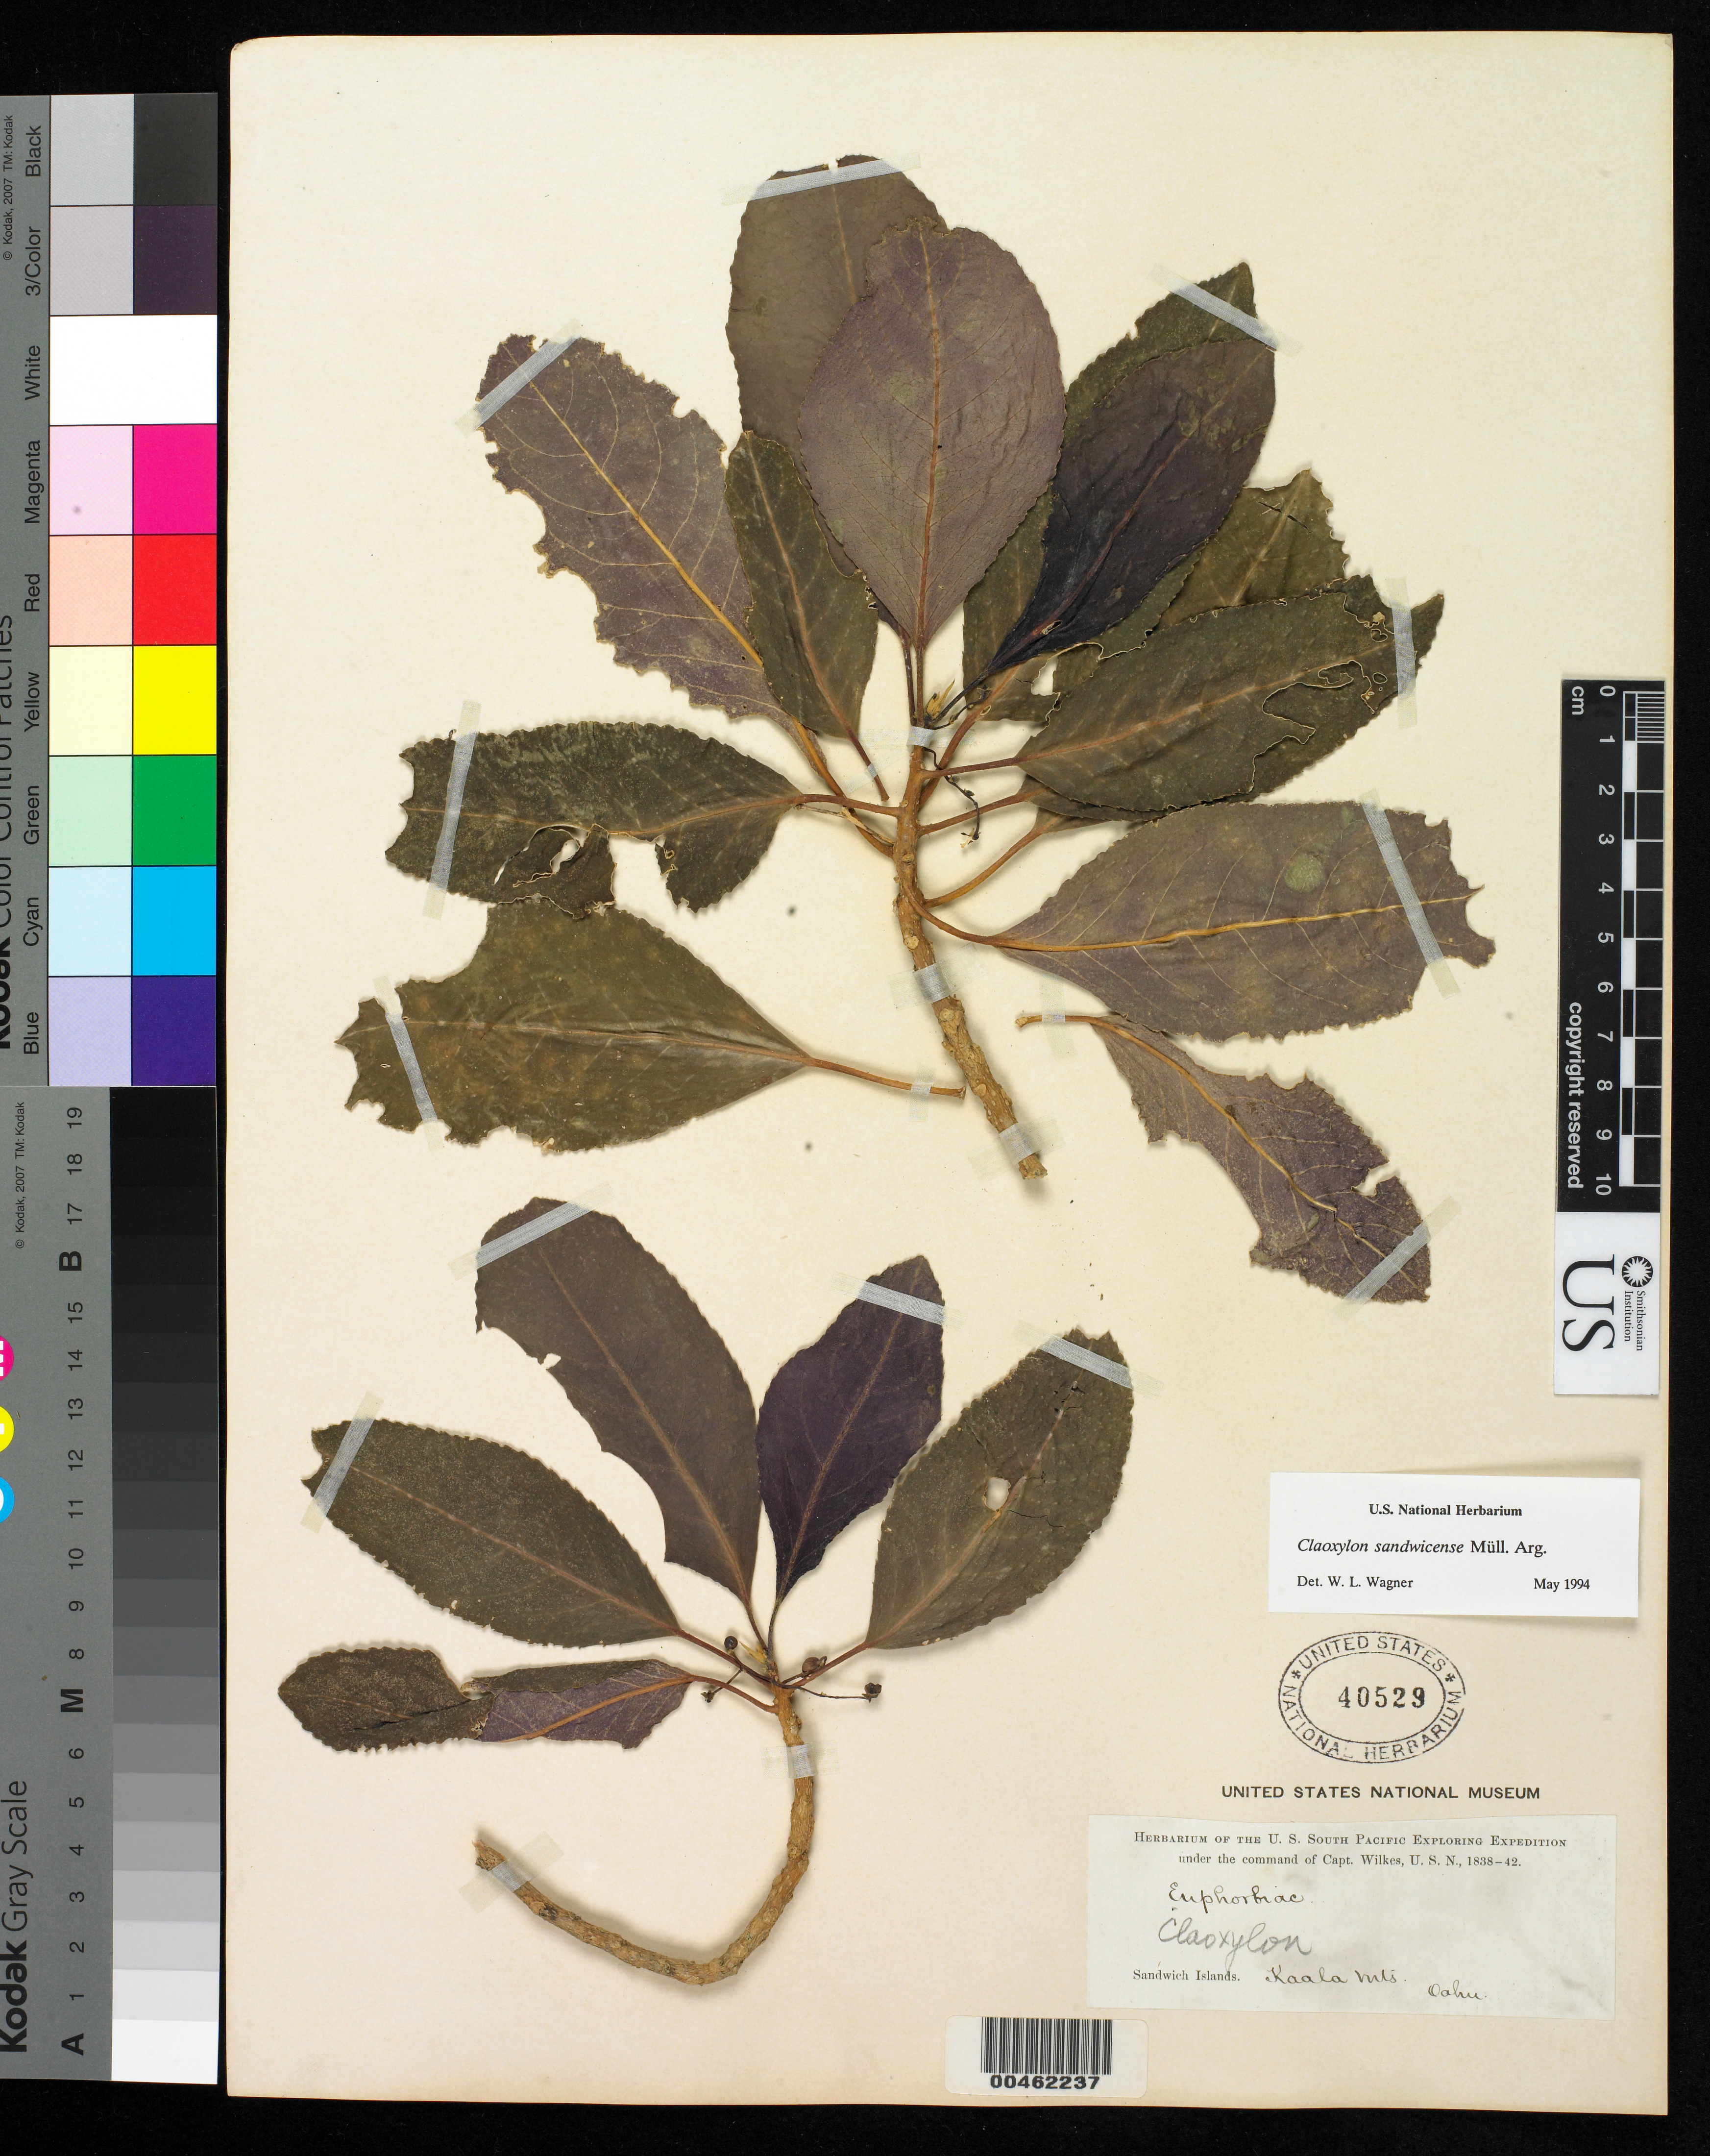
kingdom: Plantae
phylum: Tracheophyta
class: Magnoliopsida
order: Malpighiales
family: Euphorbiaceae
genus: Claoxylon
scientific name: Claoxylon sandwicense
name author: Müll. Arg.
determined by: Wagner, W. L., (BOT), Smithsonian Institution - National Museum of Natural History (UNITED STATES)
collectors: Wilkes Explor. Exped.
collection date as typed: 1838 to -- --- 1842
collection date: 1838/1842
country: United States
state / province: Hawaii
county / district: Honolulu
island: Oahu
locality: Kaala Mts.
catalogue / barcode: US 40529